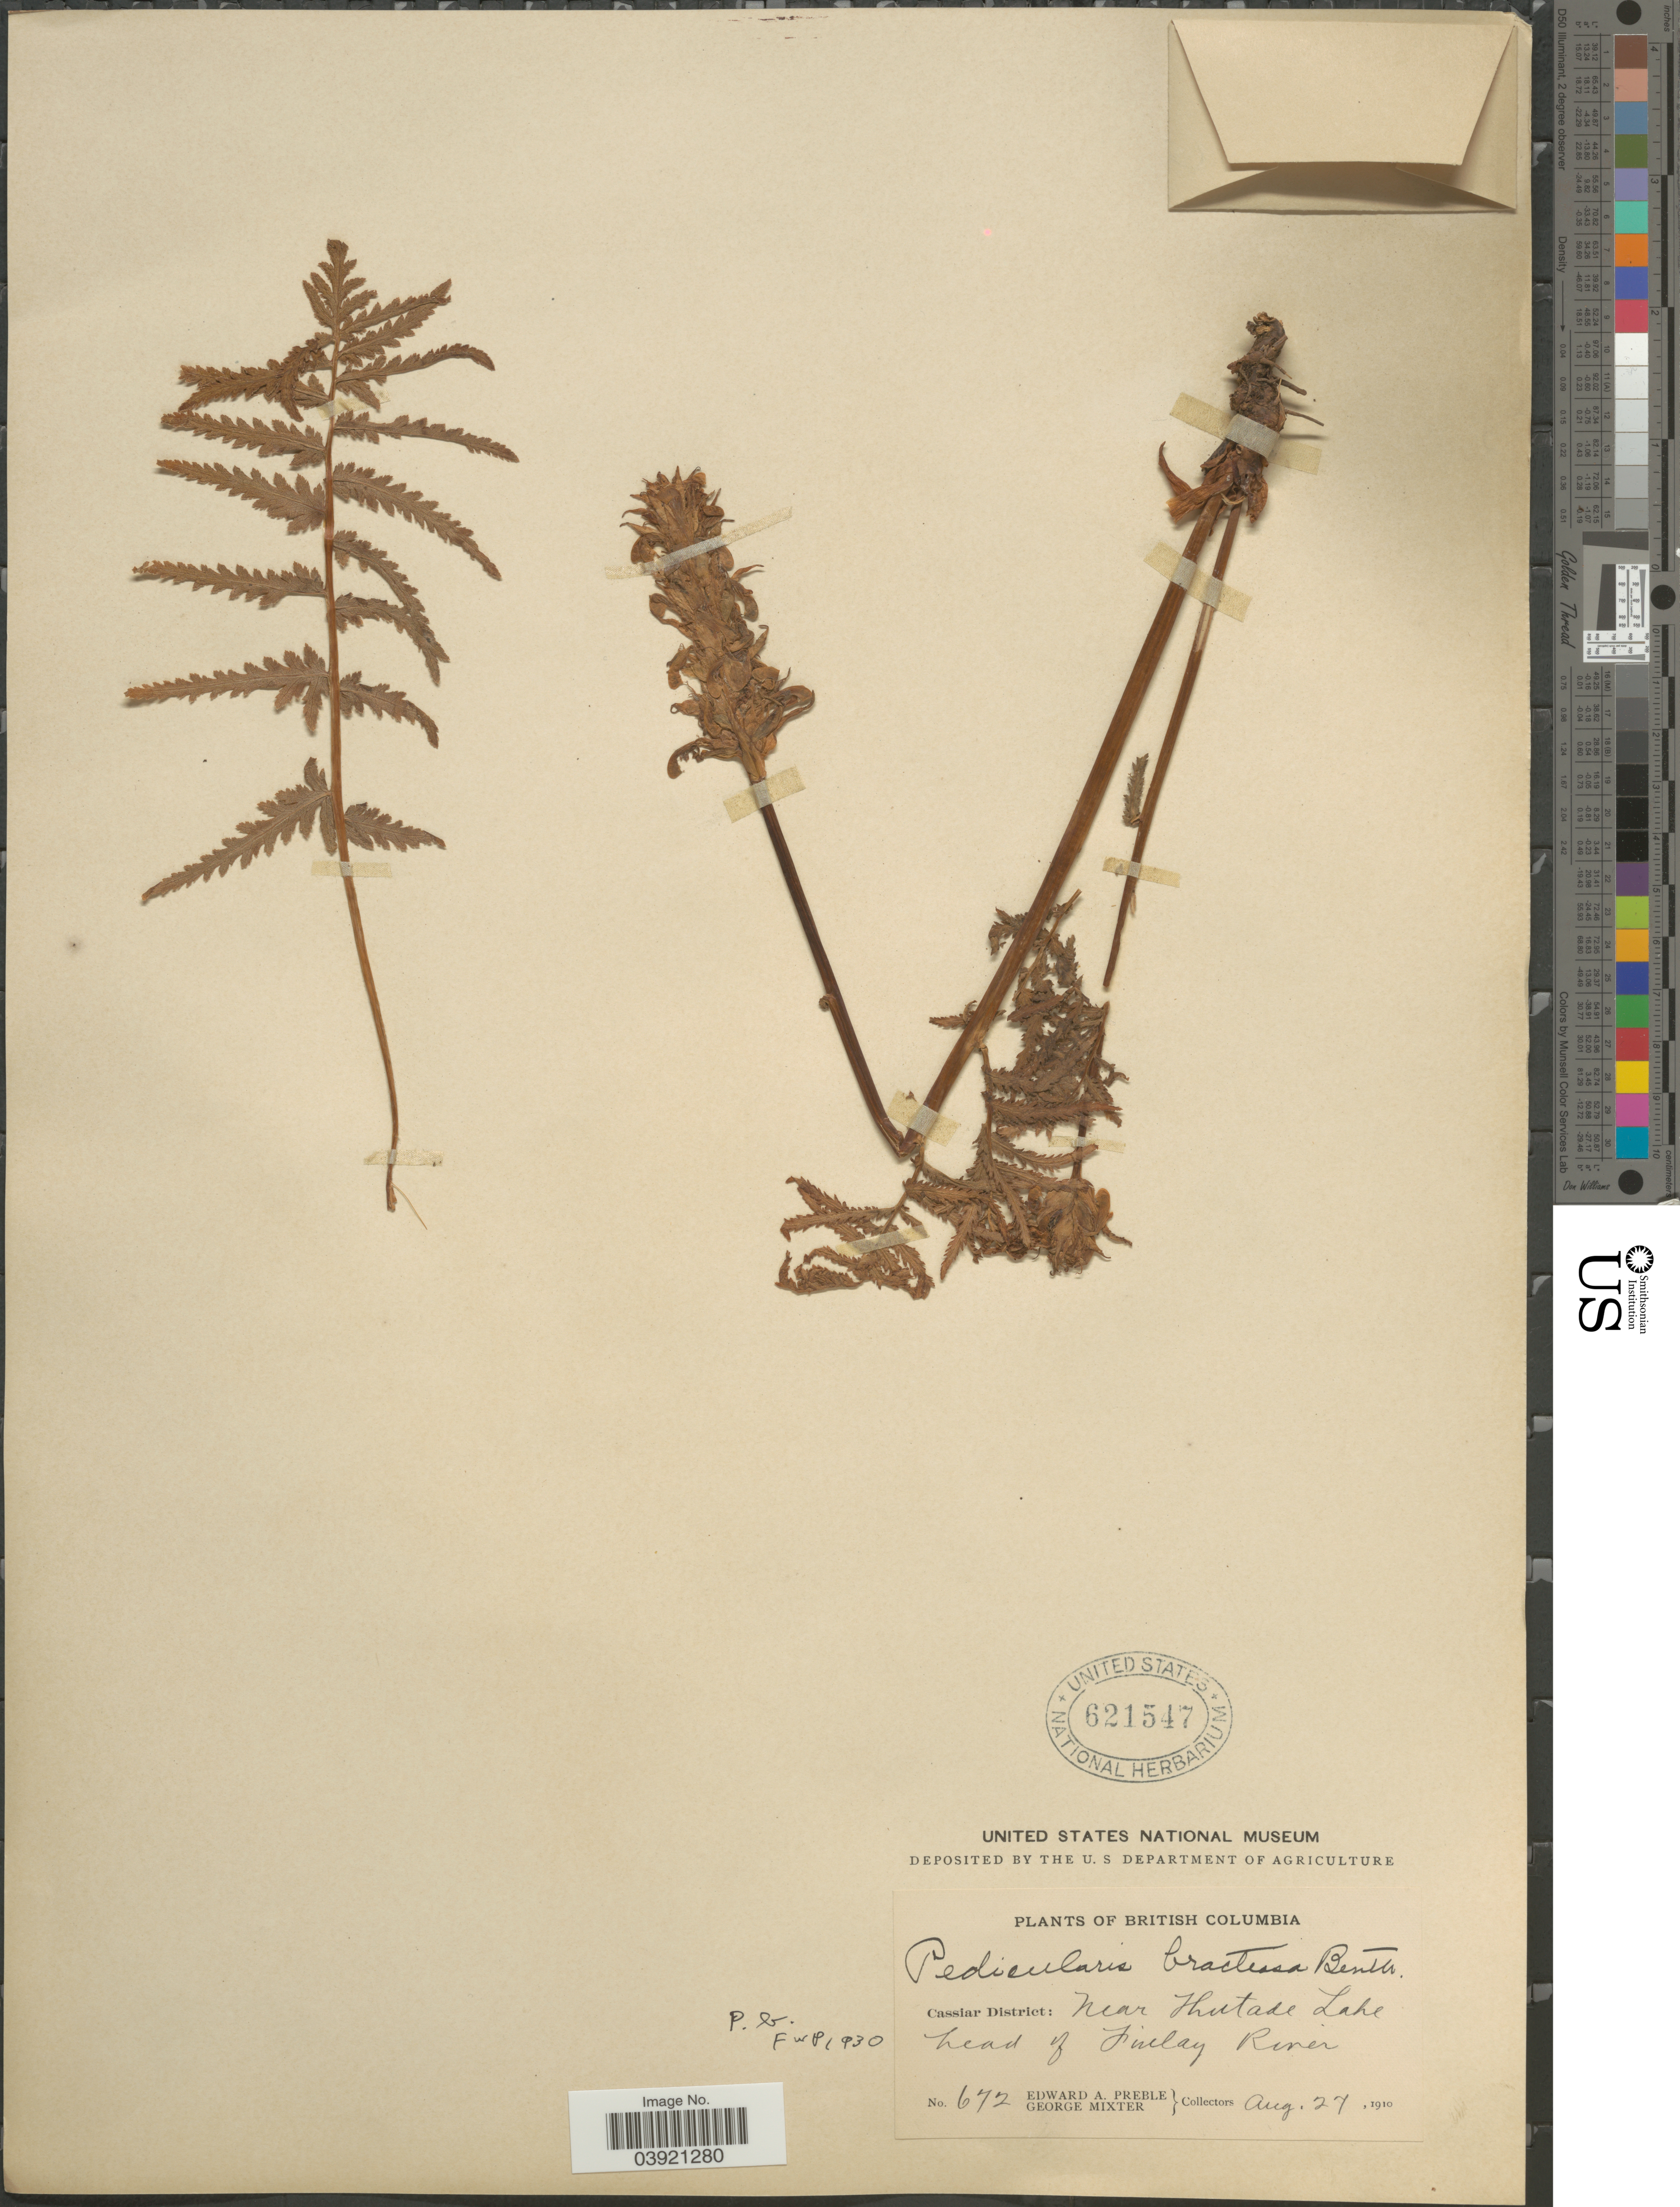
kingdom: Plantae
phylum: Tracheophyta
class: Magnoliopsida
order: Lamiales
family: Orobanchaceae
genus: Pedicularis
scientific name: Pedicularis bracteosa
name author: Benth.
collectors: E. Preble & G. Mixter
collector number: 672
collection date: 1910-08-27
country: Canada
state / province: British Columbia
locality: Cassiar District: near Thutade Lake head of Finlay River.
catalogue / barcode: US 621547